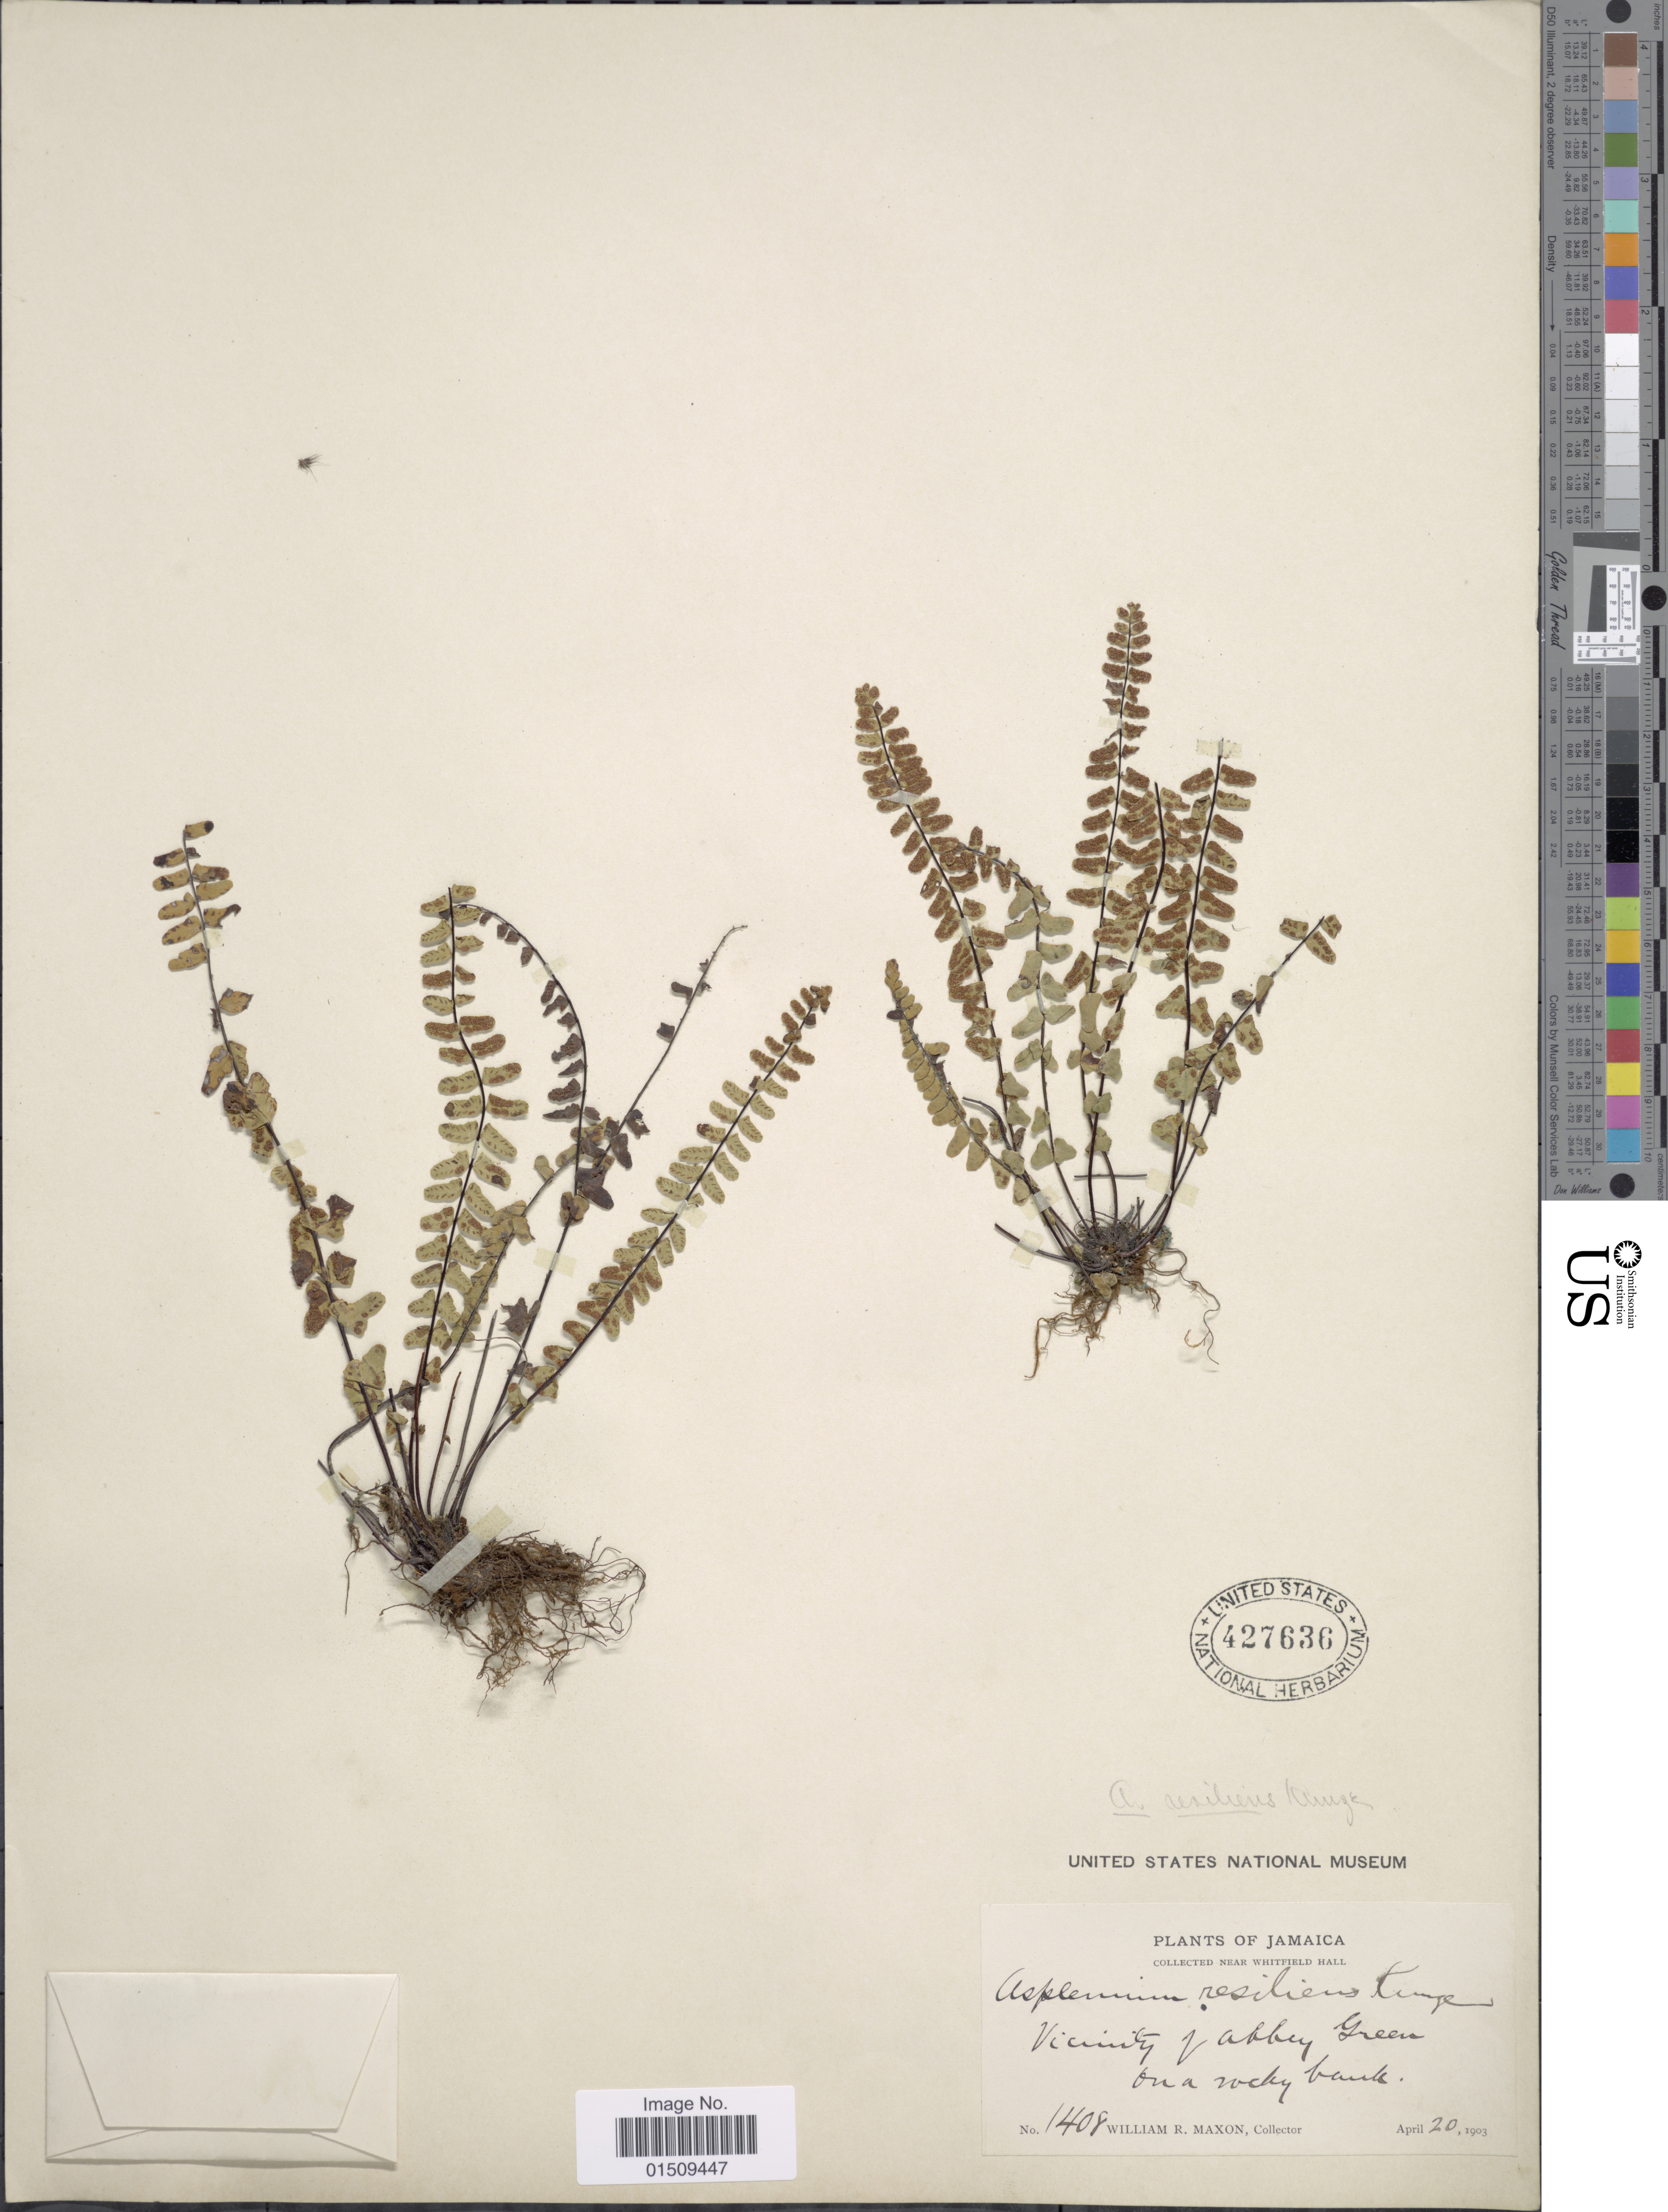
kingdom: Plantae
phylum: Tracheophyta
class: Polypodiopsida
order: Polypodiales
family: Aspleniaceae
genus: Asplenium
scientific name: Asplenium resiliens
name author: Kunze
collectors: W. R. Maxon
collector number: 1408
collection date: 1903-04-20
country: Jamaica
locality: Near Whitfield Hall. Vicinity of Abbey Green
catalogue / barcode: US 427636